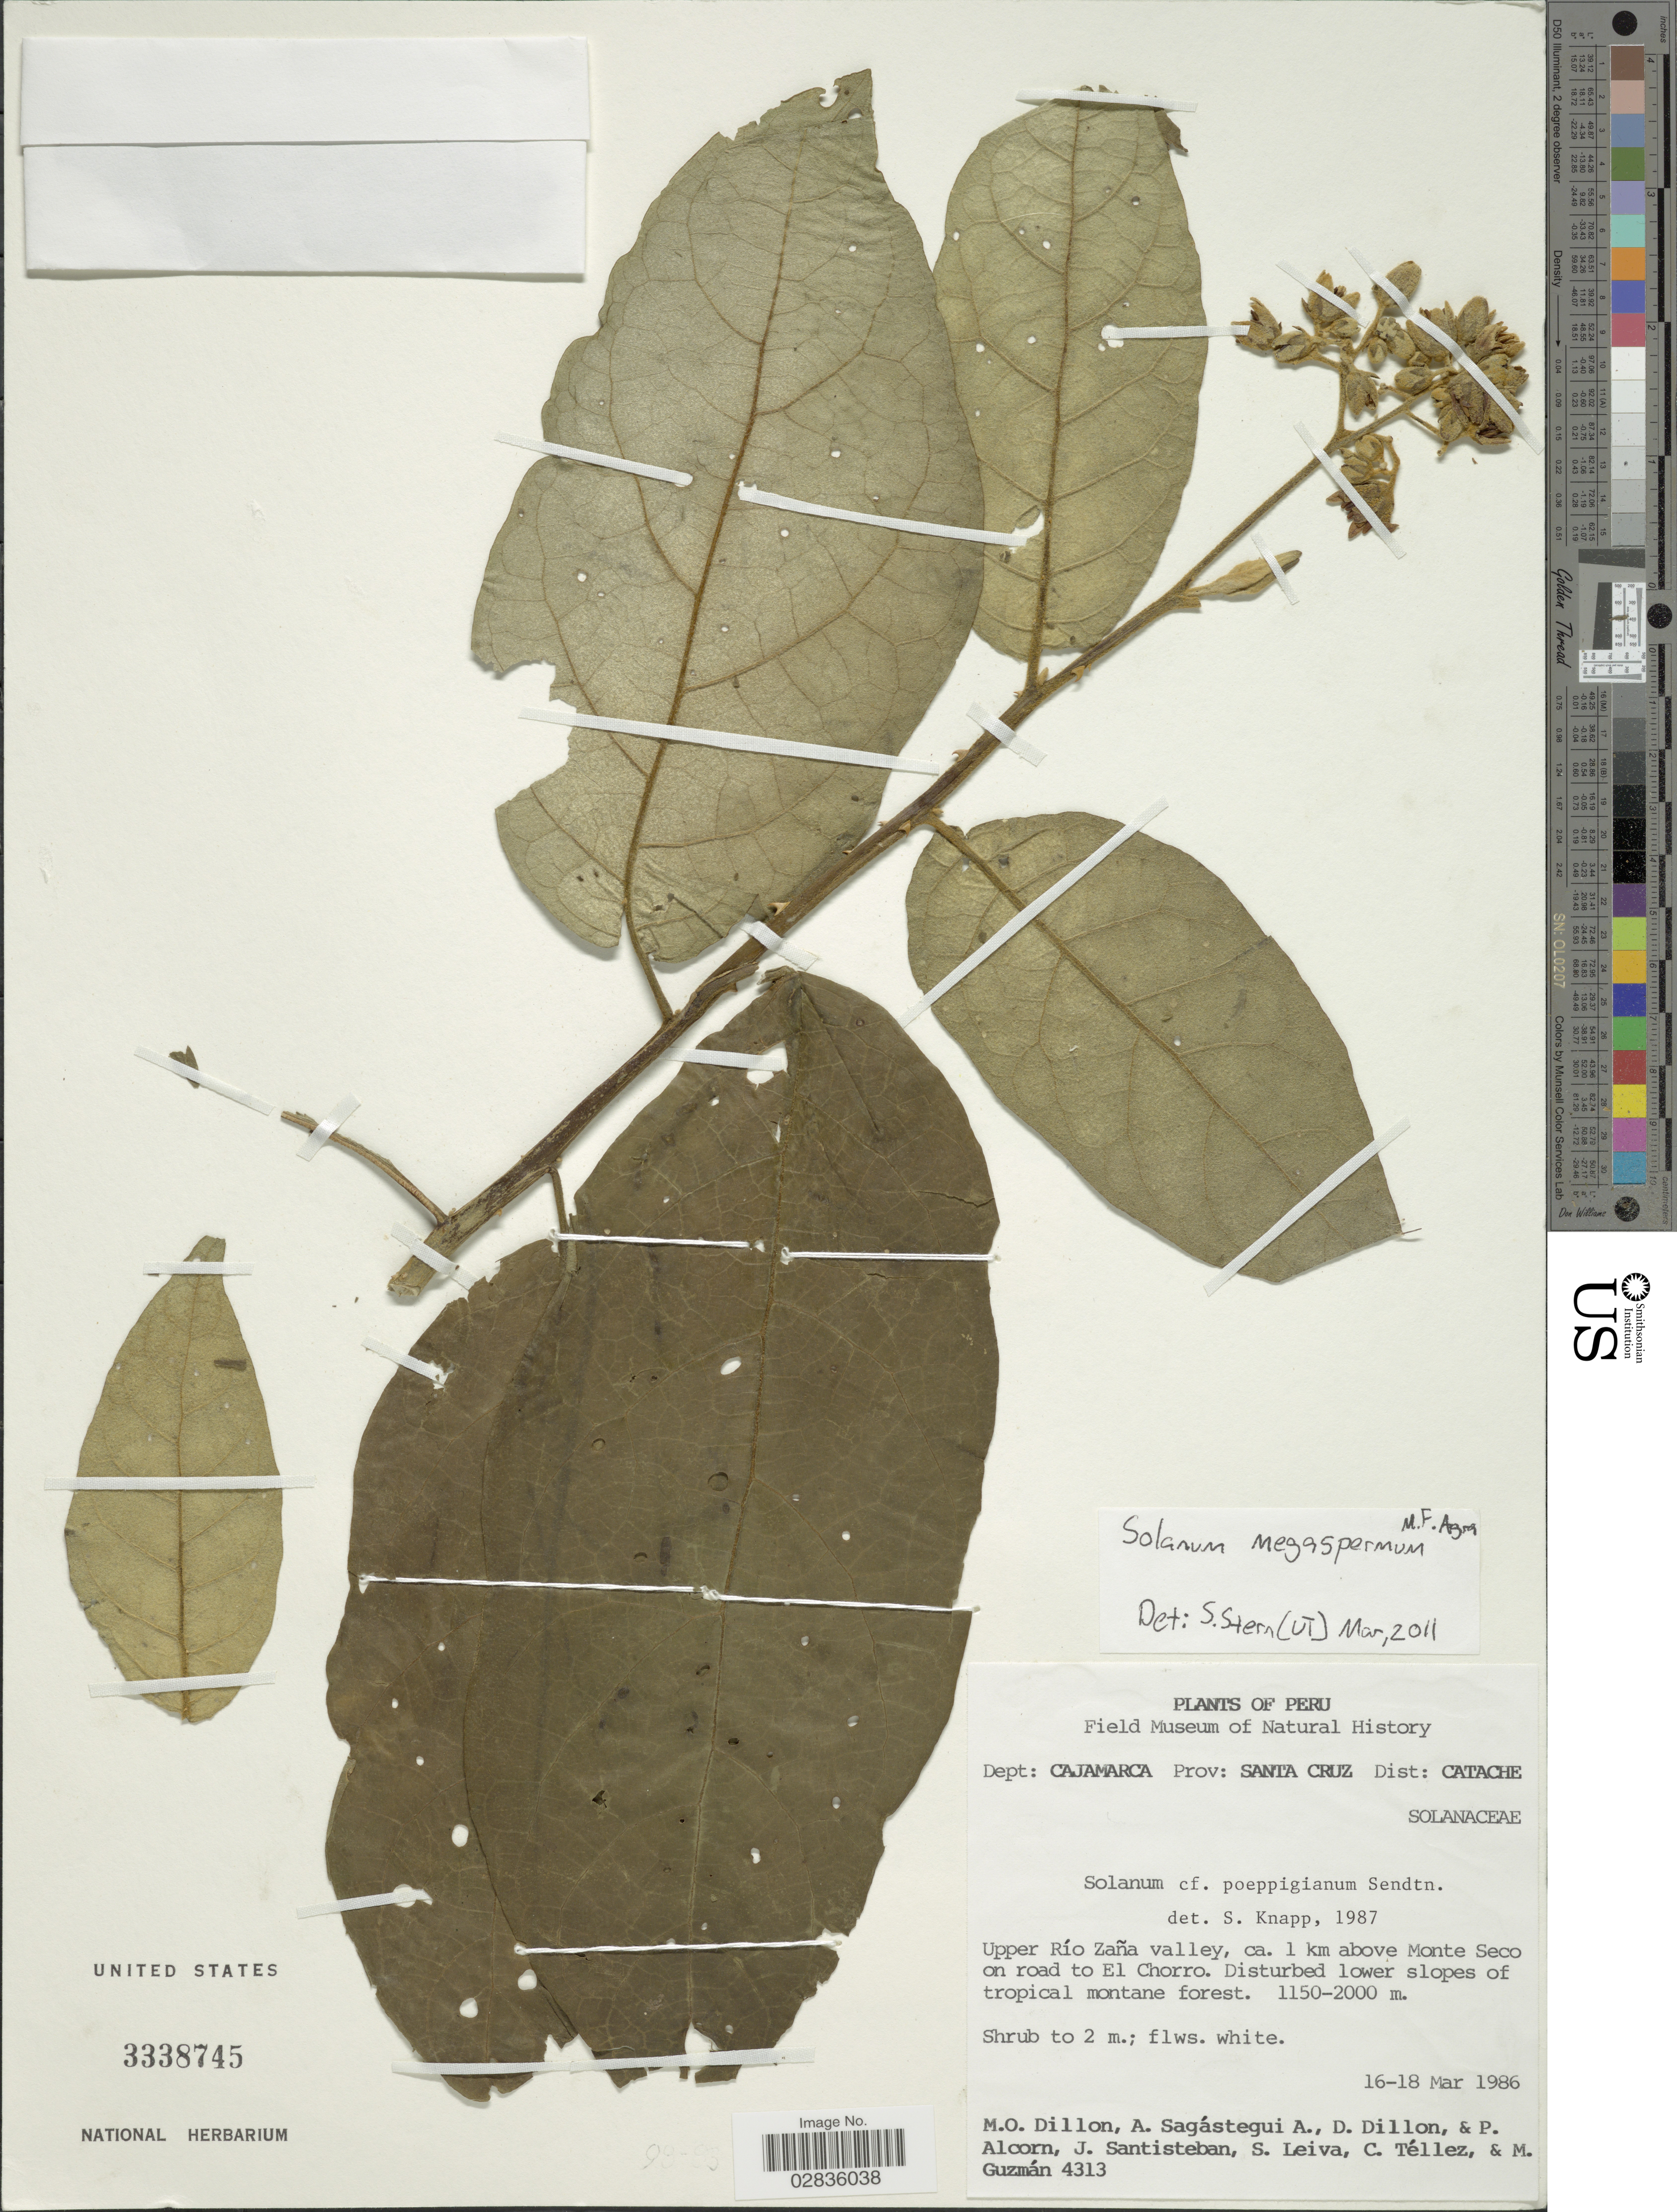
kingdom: Plantae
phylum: Tracheophyta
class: Magnoliopsida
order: Solanales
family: Solanaceae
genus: Solanum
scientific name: Solanum megaspermum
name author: M.F.Agra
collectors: M. O. Dillon, A. Sagástegui A., D. Dillon, P. Alcorn & et al.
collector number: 4313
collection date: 1986-03-16/1986-03-18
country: Peru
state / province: Cajamarca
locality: Dept: Cajamarca. Prov: Santa Cruz. Dist: Catache. Upper Río Zaña valley, ca. 1 km above Monte Seco on road to El Chorro.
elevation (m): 1150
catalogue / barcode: US 3338745